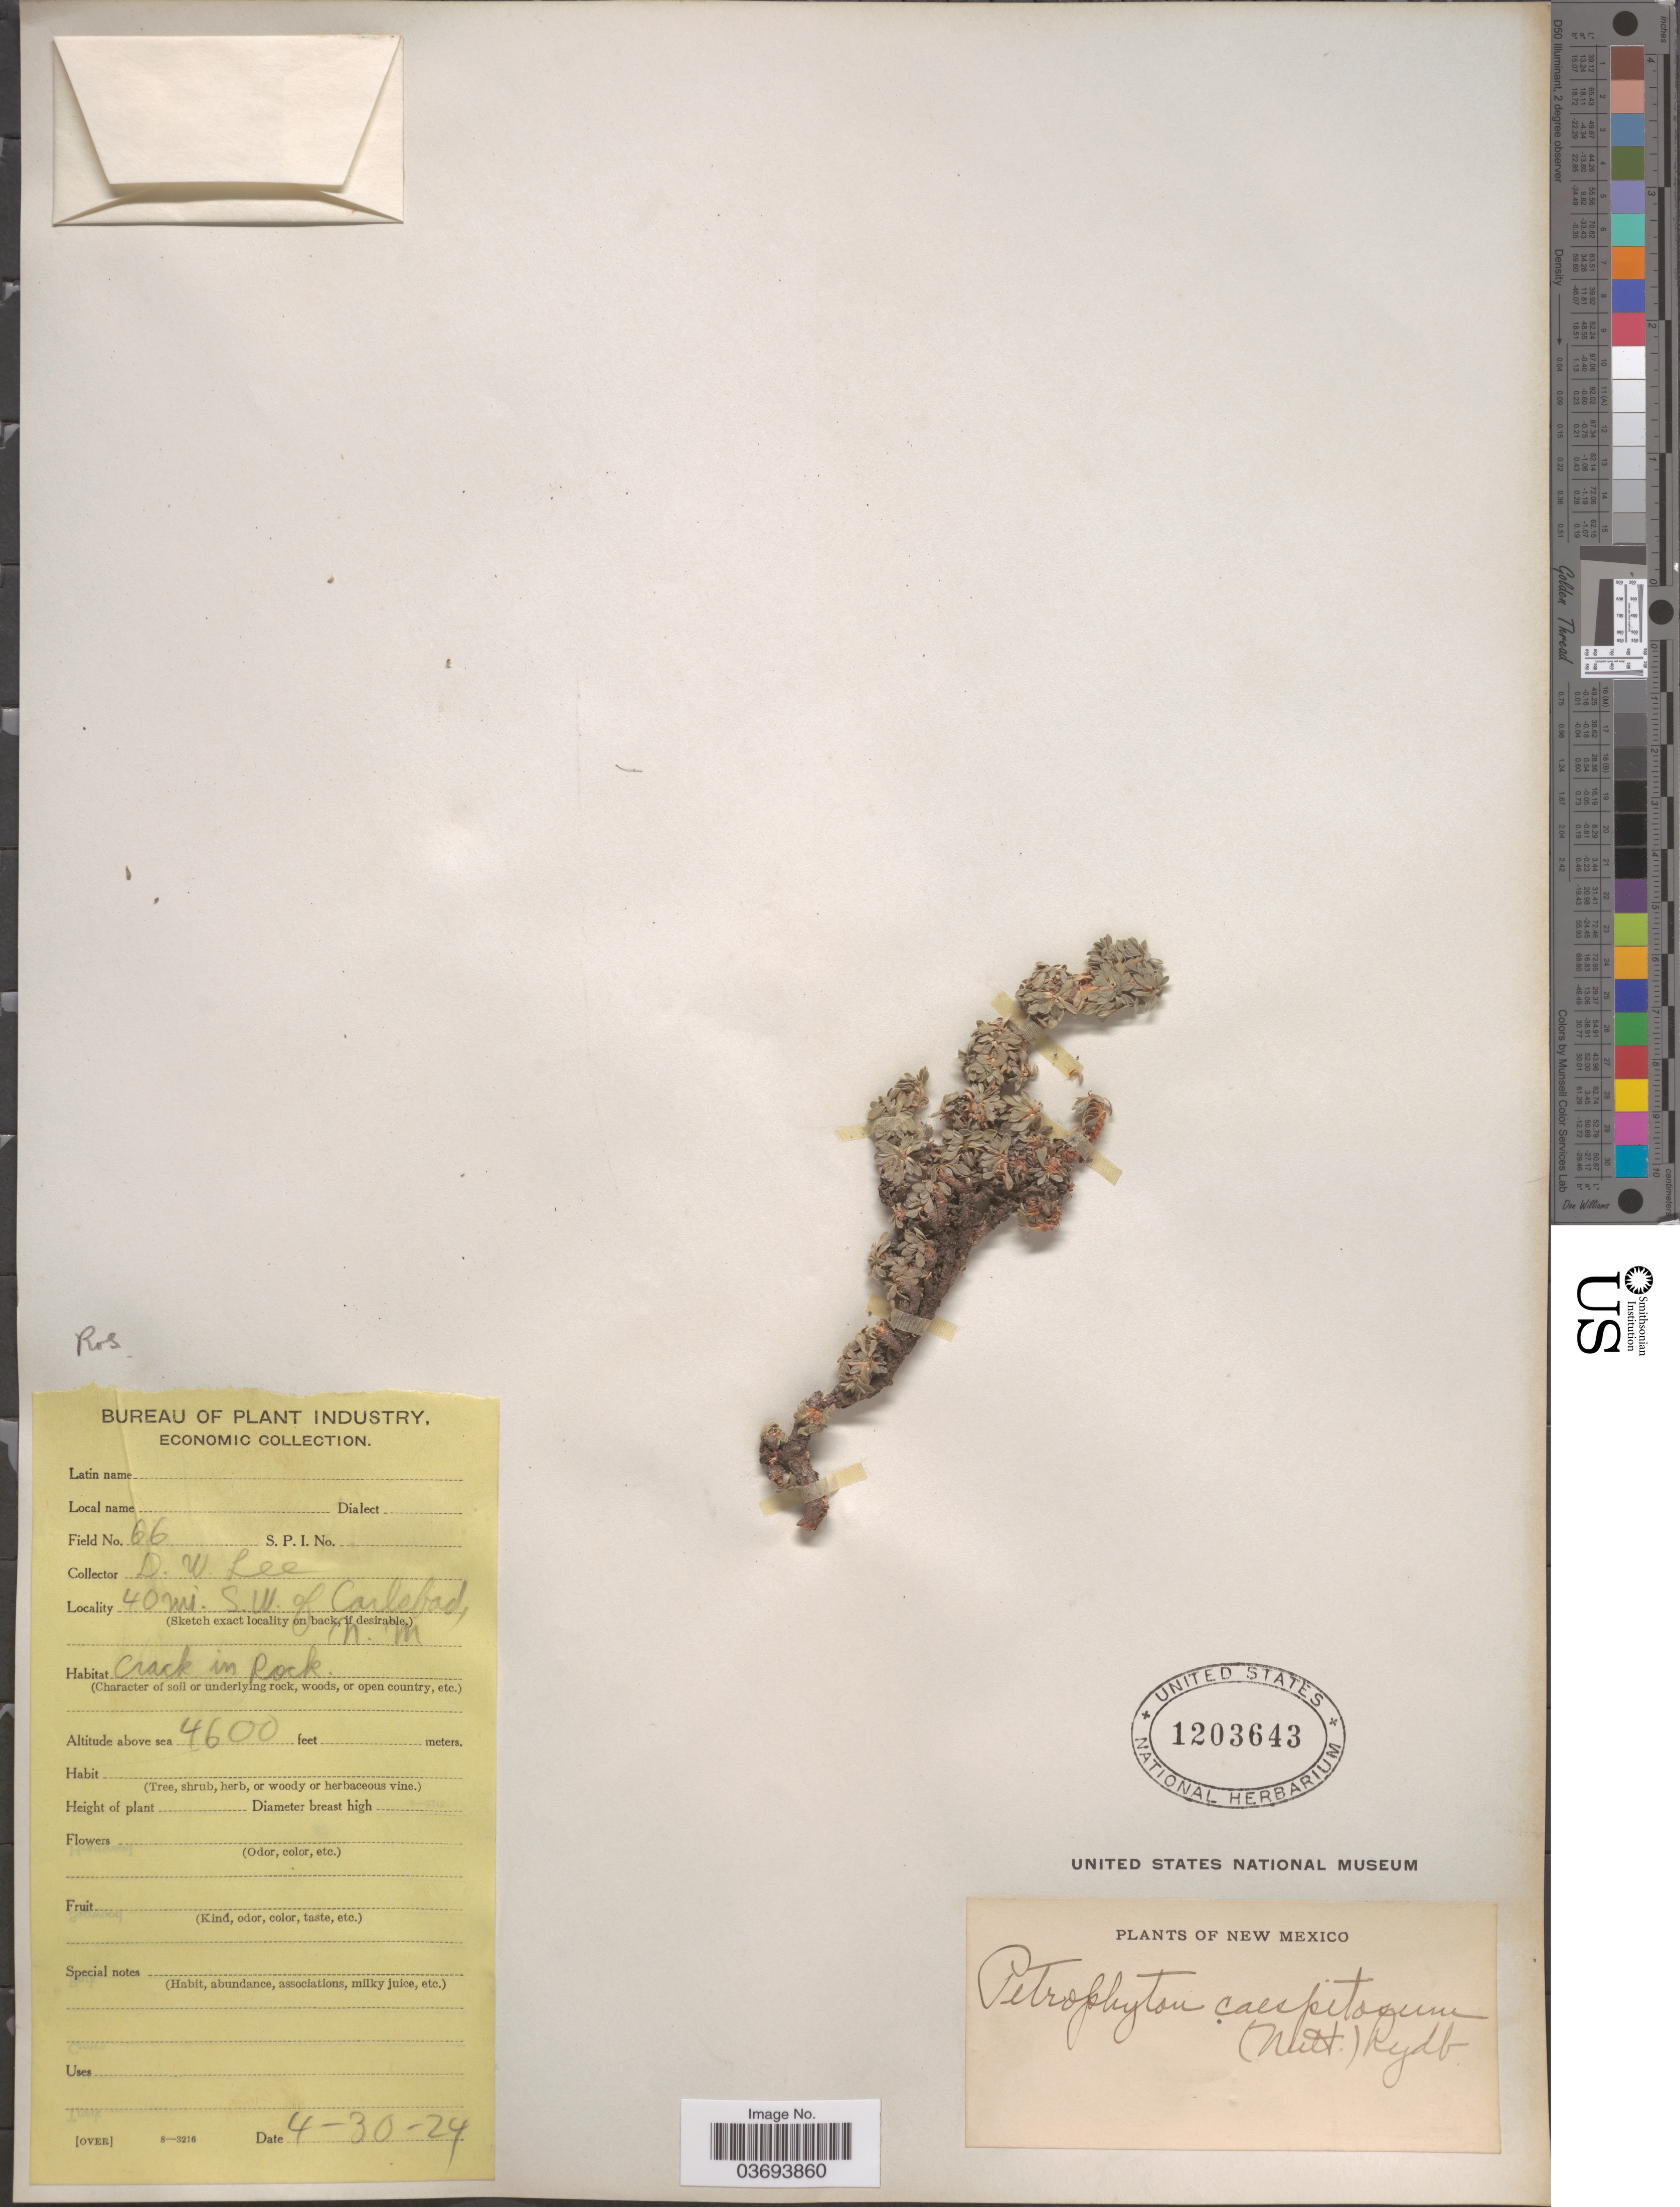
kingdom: Plantae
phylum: Tracheophyta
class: Magnoliopsida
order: Rosales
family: Rosaceae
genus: Petrophytum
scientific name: Petrophytum caespitosum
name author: (Nutt.) Rydb.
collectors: D. Lee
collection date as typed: Transcribed d/m/y: 30/4/24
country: United States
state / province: New Mexico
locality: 40 mi. S.W. of Carlsbad.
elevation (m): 1402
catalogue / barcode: US 1203643